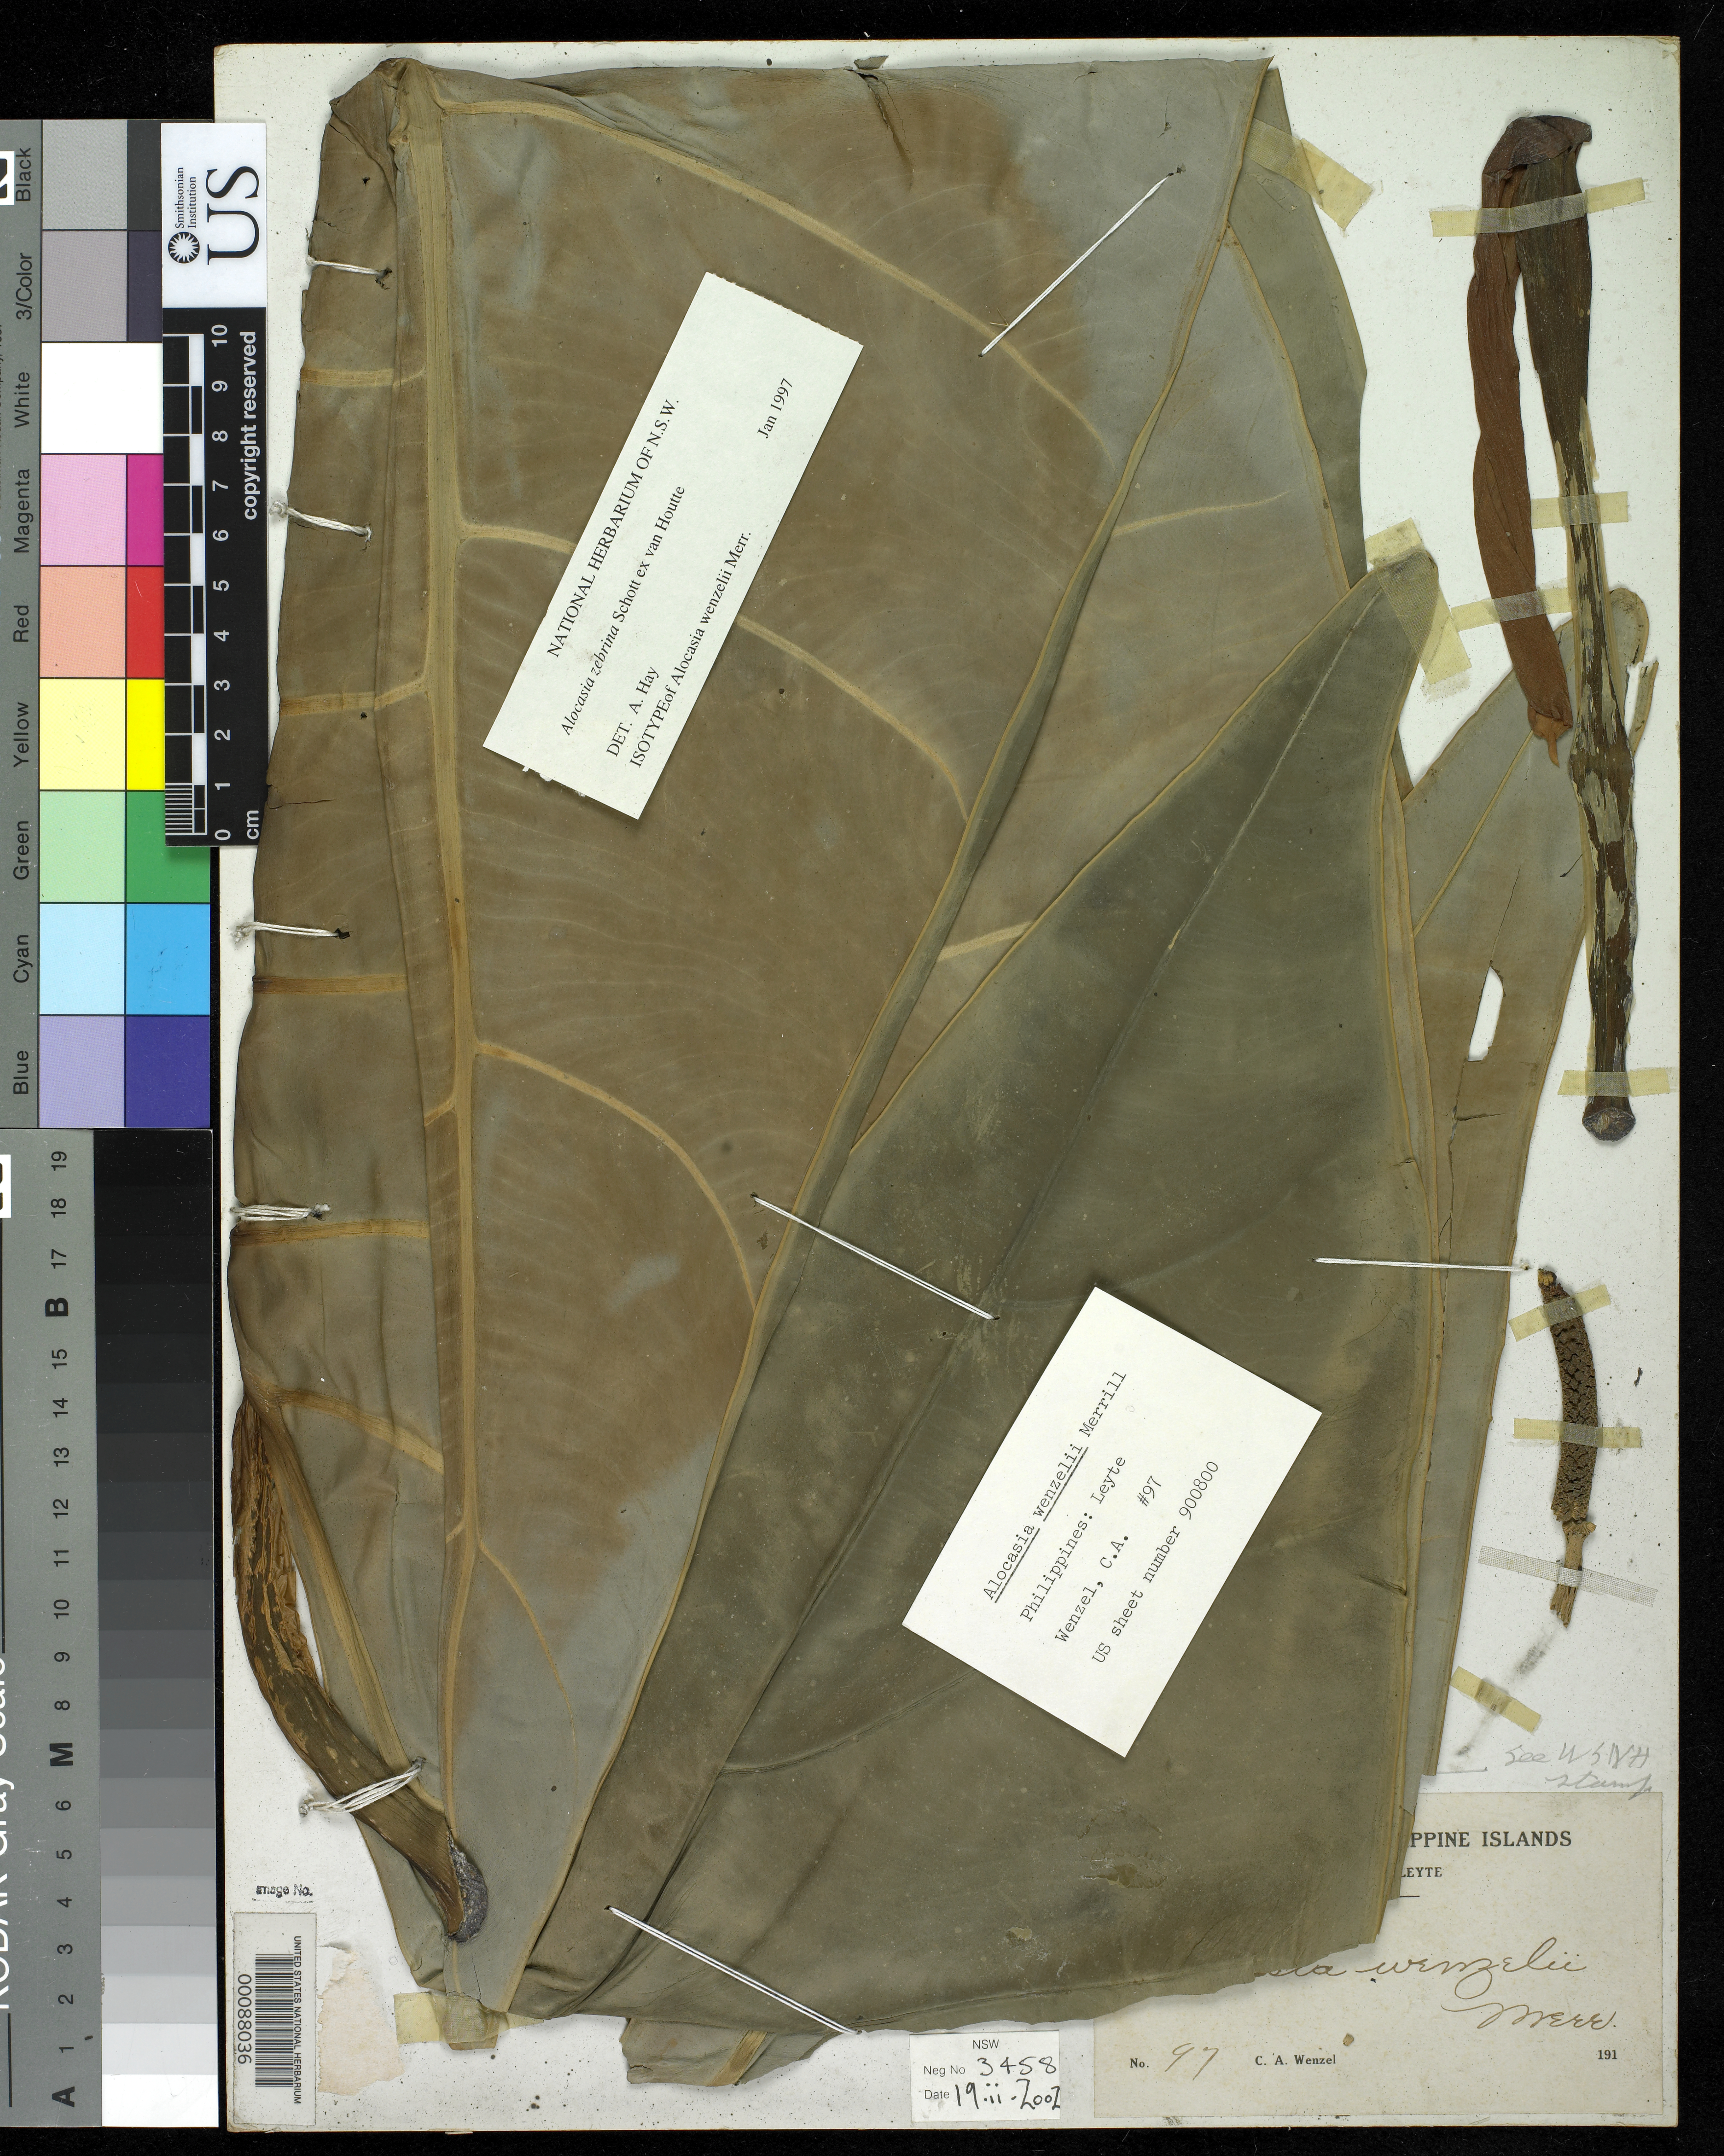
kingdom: Plantae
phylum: Tracheophyta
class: Liliopsida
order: Alismatales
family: Araceae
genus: Alocasia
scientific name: Alocasia wenzelii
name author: Merr.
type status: Isotype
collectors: C. Wenzel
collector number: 97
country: Philippines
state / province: Eastern Visayas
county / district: Leyte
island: Leyte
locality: Dagami.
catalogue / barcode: US 900800